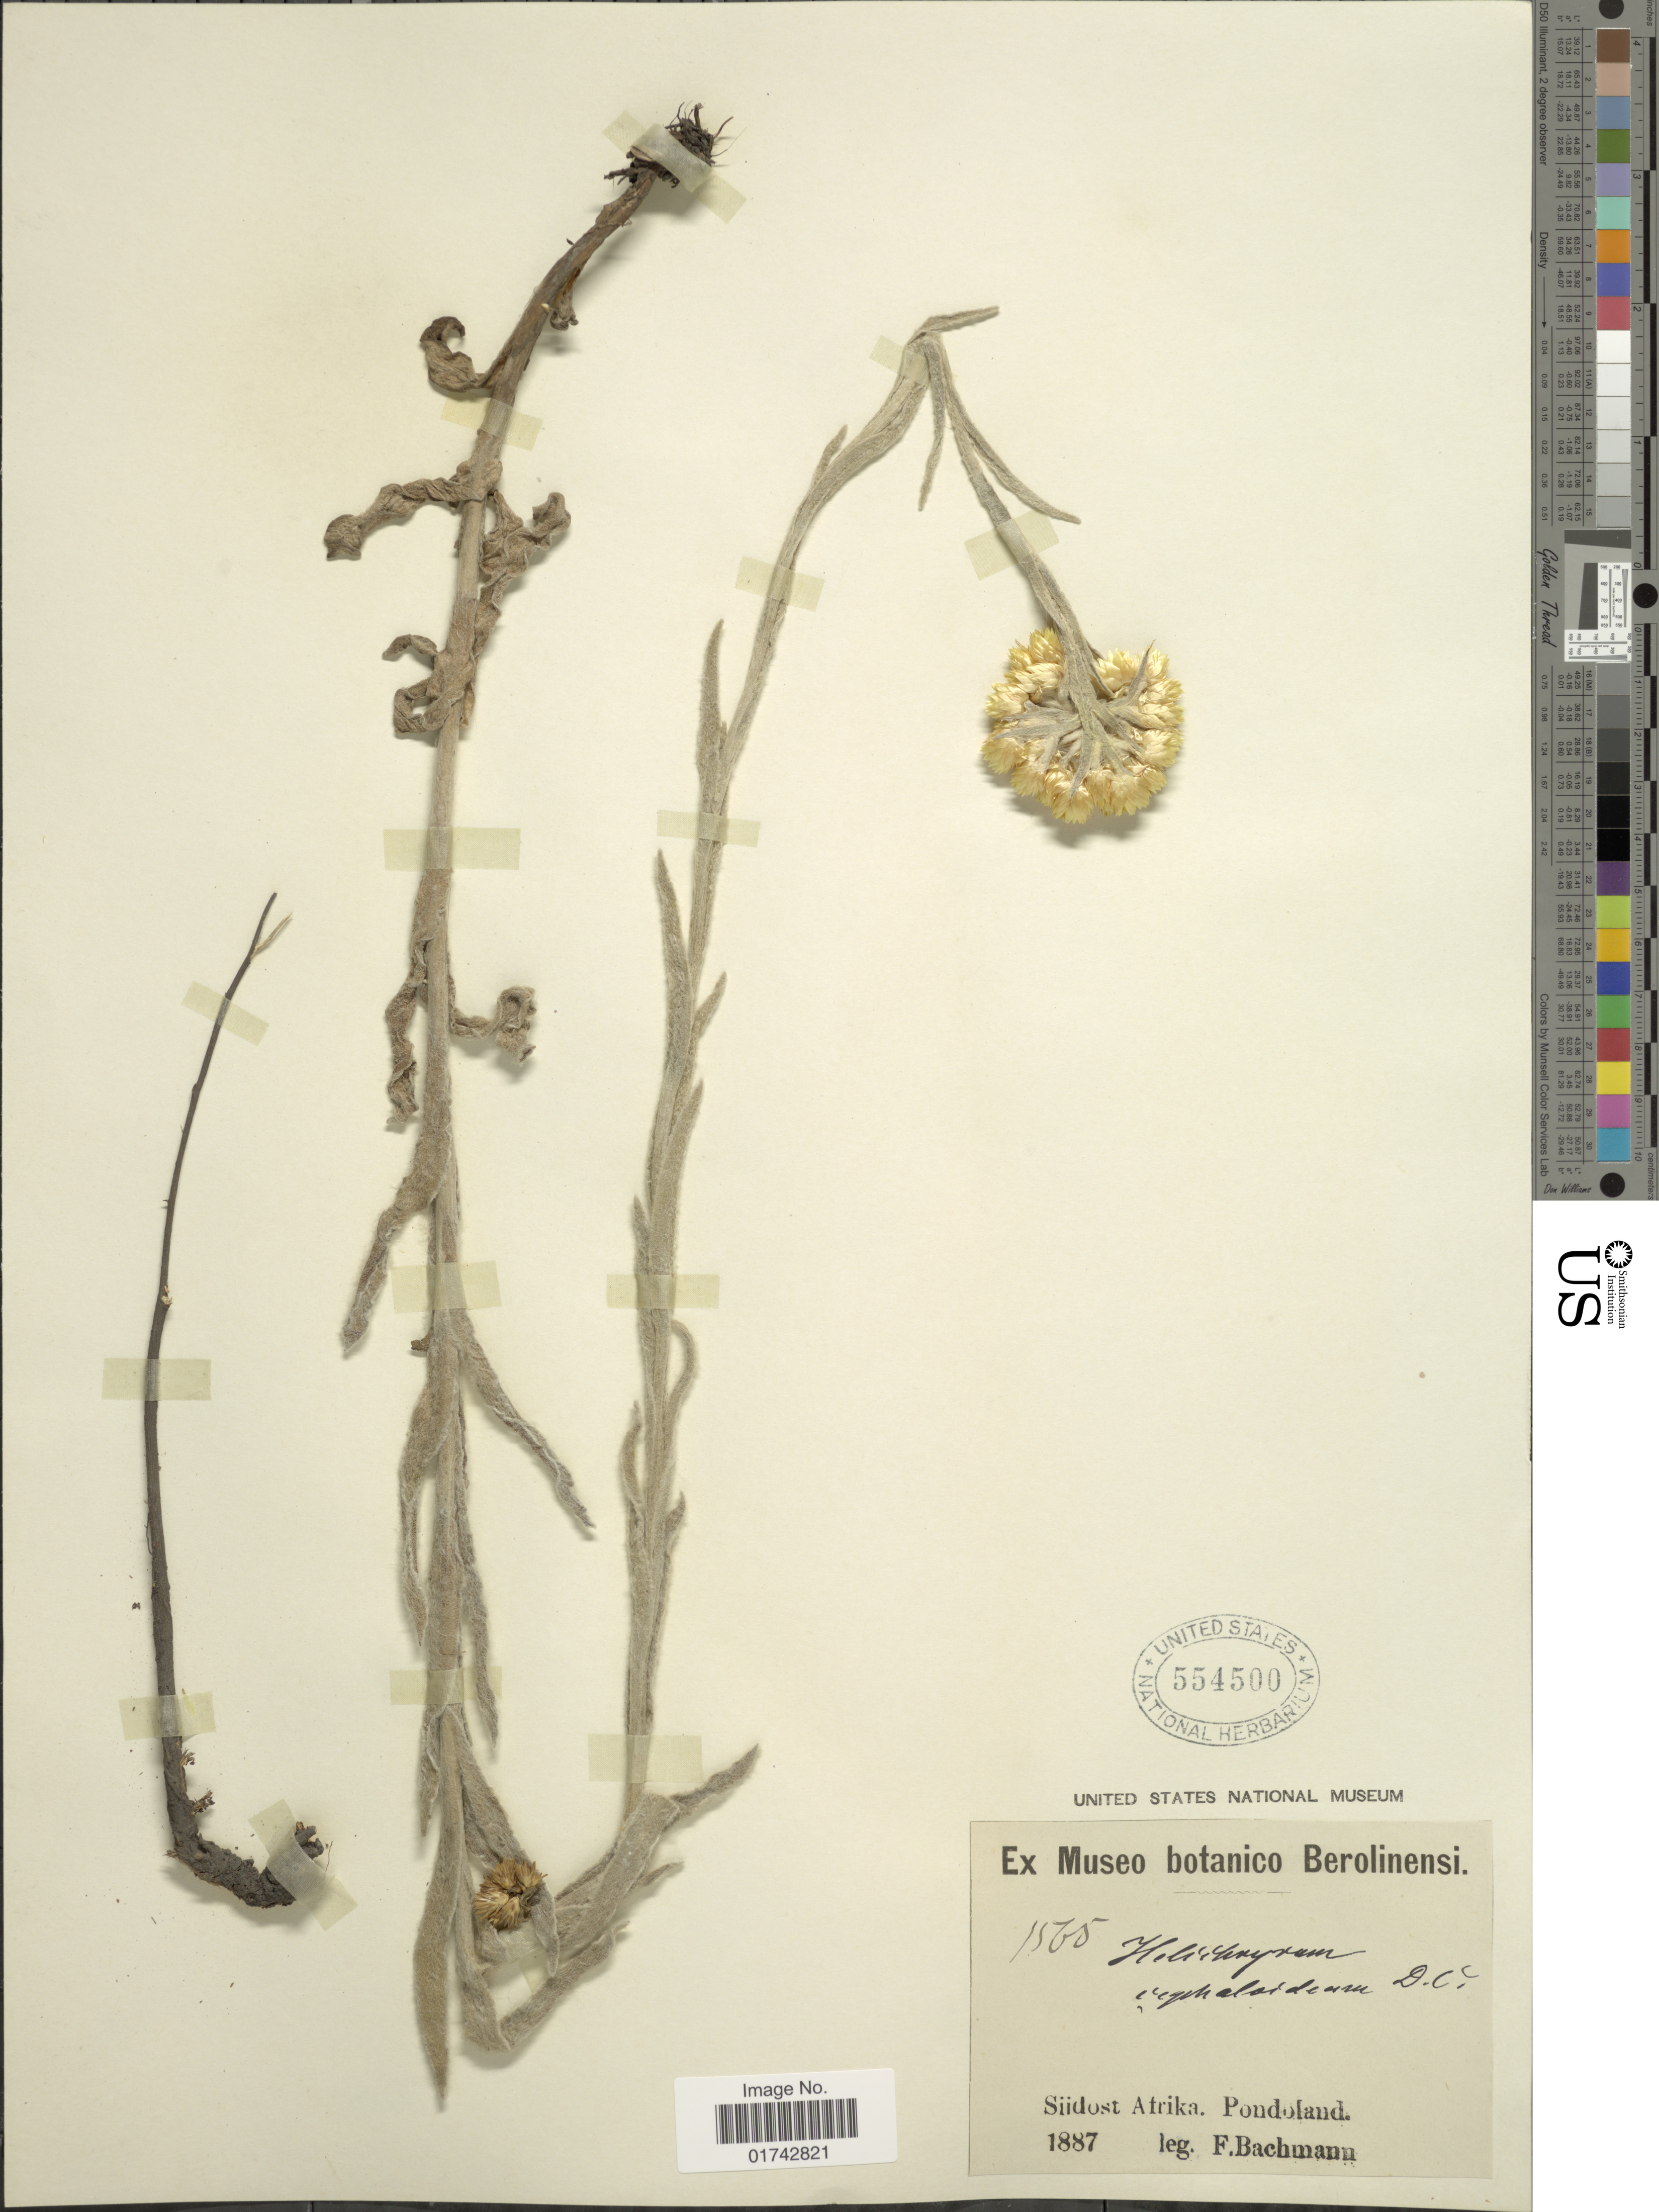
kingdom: Plantae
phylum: Tracheophyta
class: Magnoliopsida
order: Asterales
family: Asteraceae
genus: Helichrysum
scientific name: Helichrysum cephaloideum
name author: DC.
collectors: F. E. T. Bachmann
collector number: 1565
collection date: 1887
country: South Africa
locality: Südost Afrika. Pondoland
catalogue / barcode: US 554500